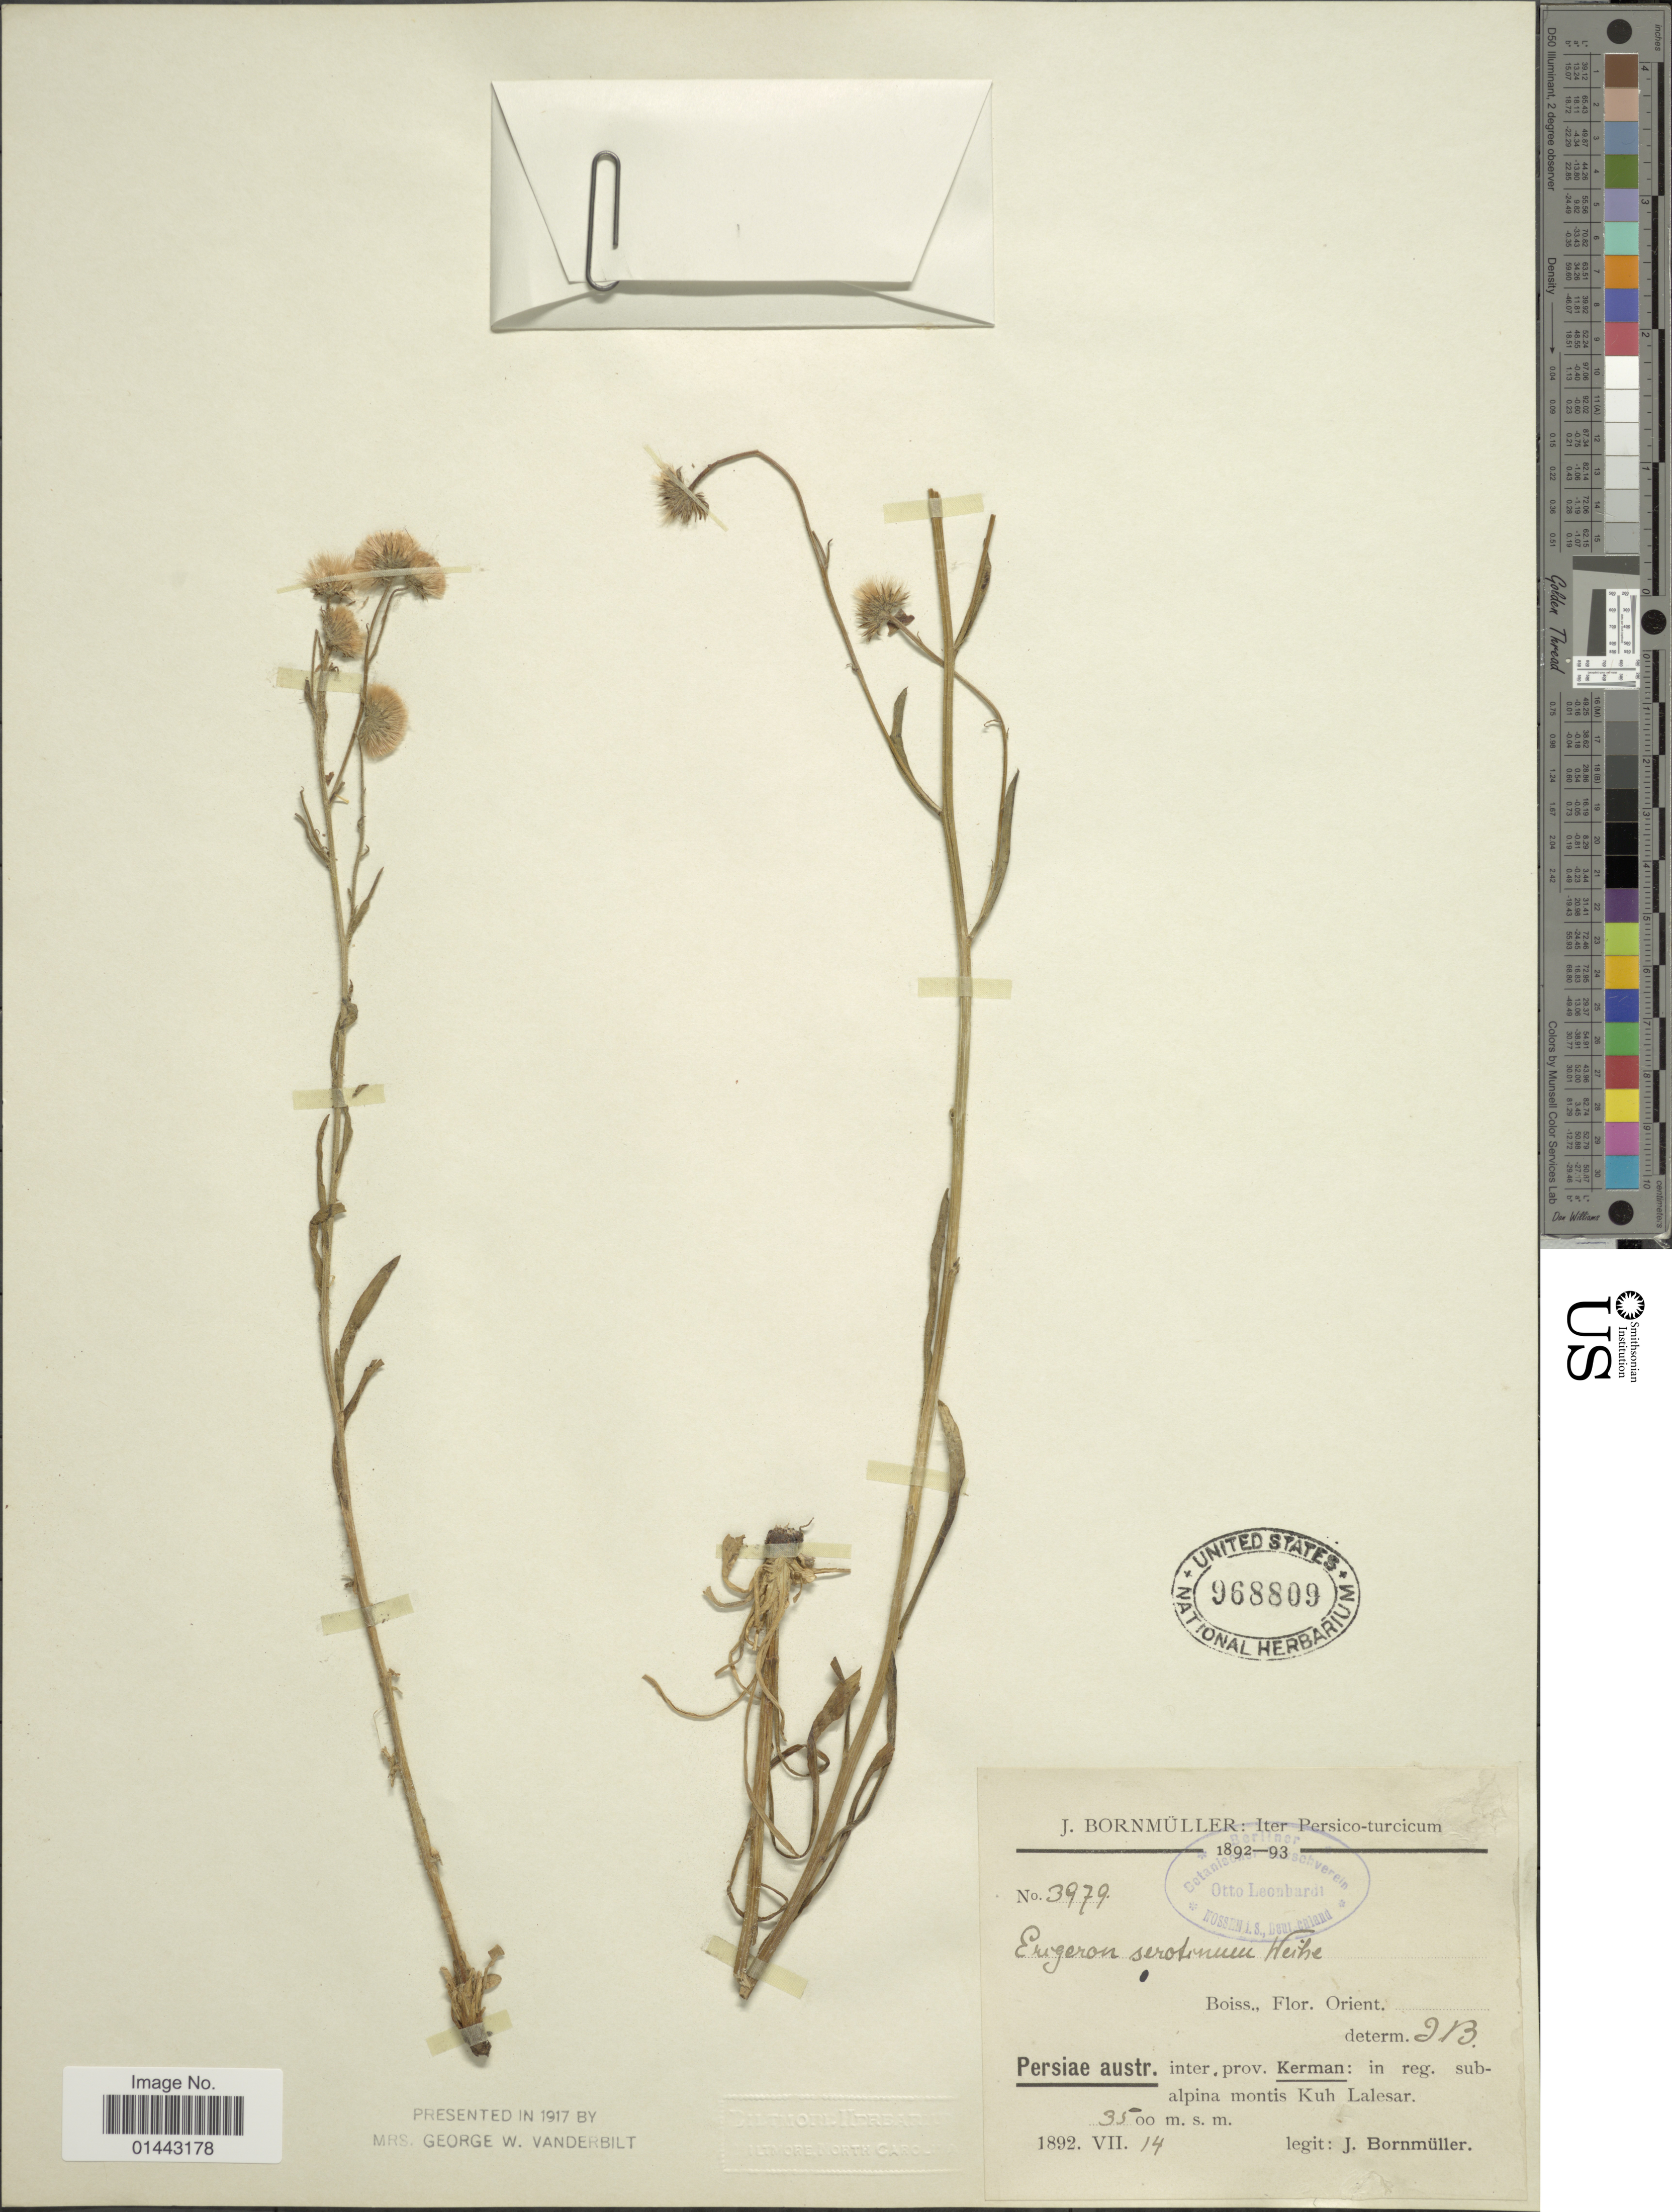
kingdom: Plantae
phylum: Tracheophyta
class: Magnoliopsida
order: Asterales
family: Asteraceae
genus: Erigeron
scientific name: Erigeron serotinus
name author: Weihe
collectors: J. Bornmüller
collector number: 3979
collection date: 1892-07-14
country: Iran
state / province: Kerman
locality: Persiae austr. in reg. sub-alpina montis Kuh Lalesar.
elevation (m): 3500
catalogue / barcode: US 968809